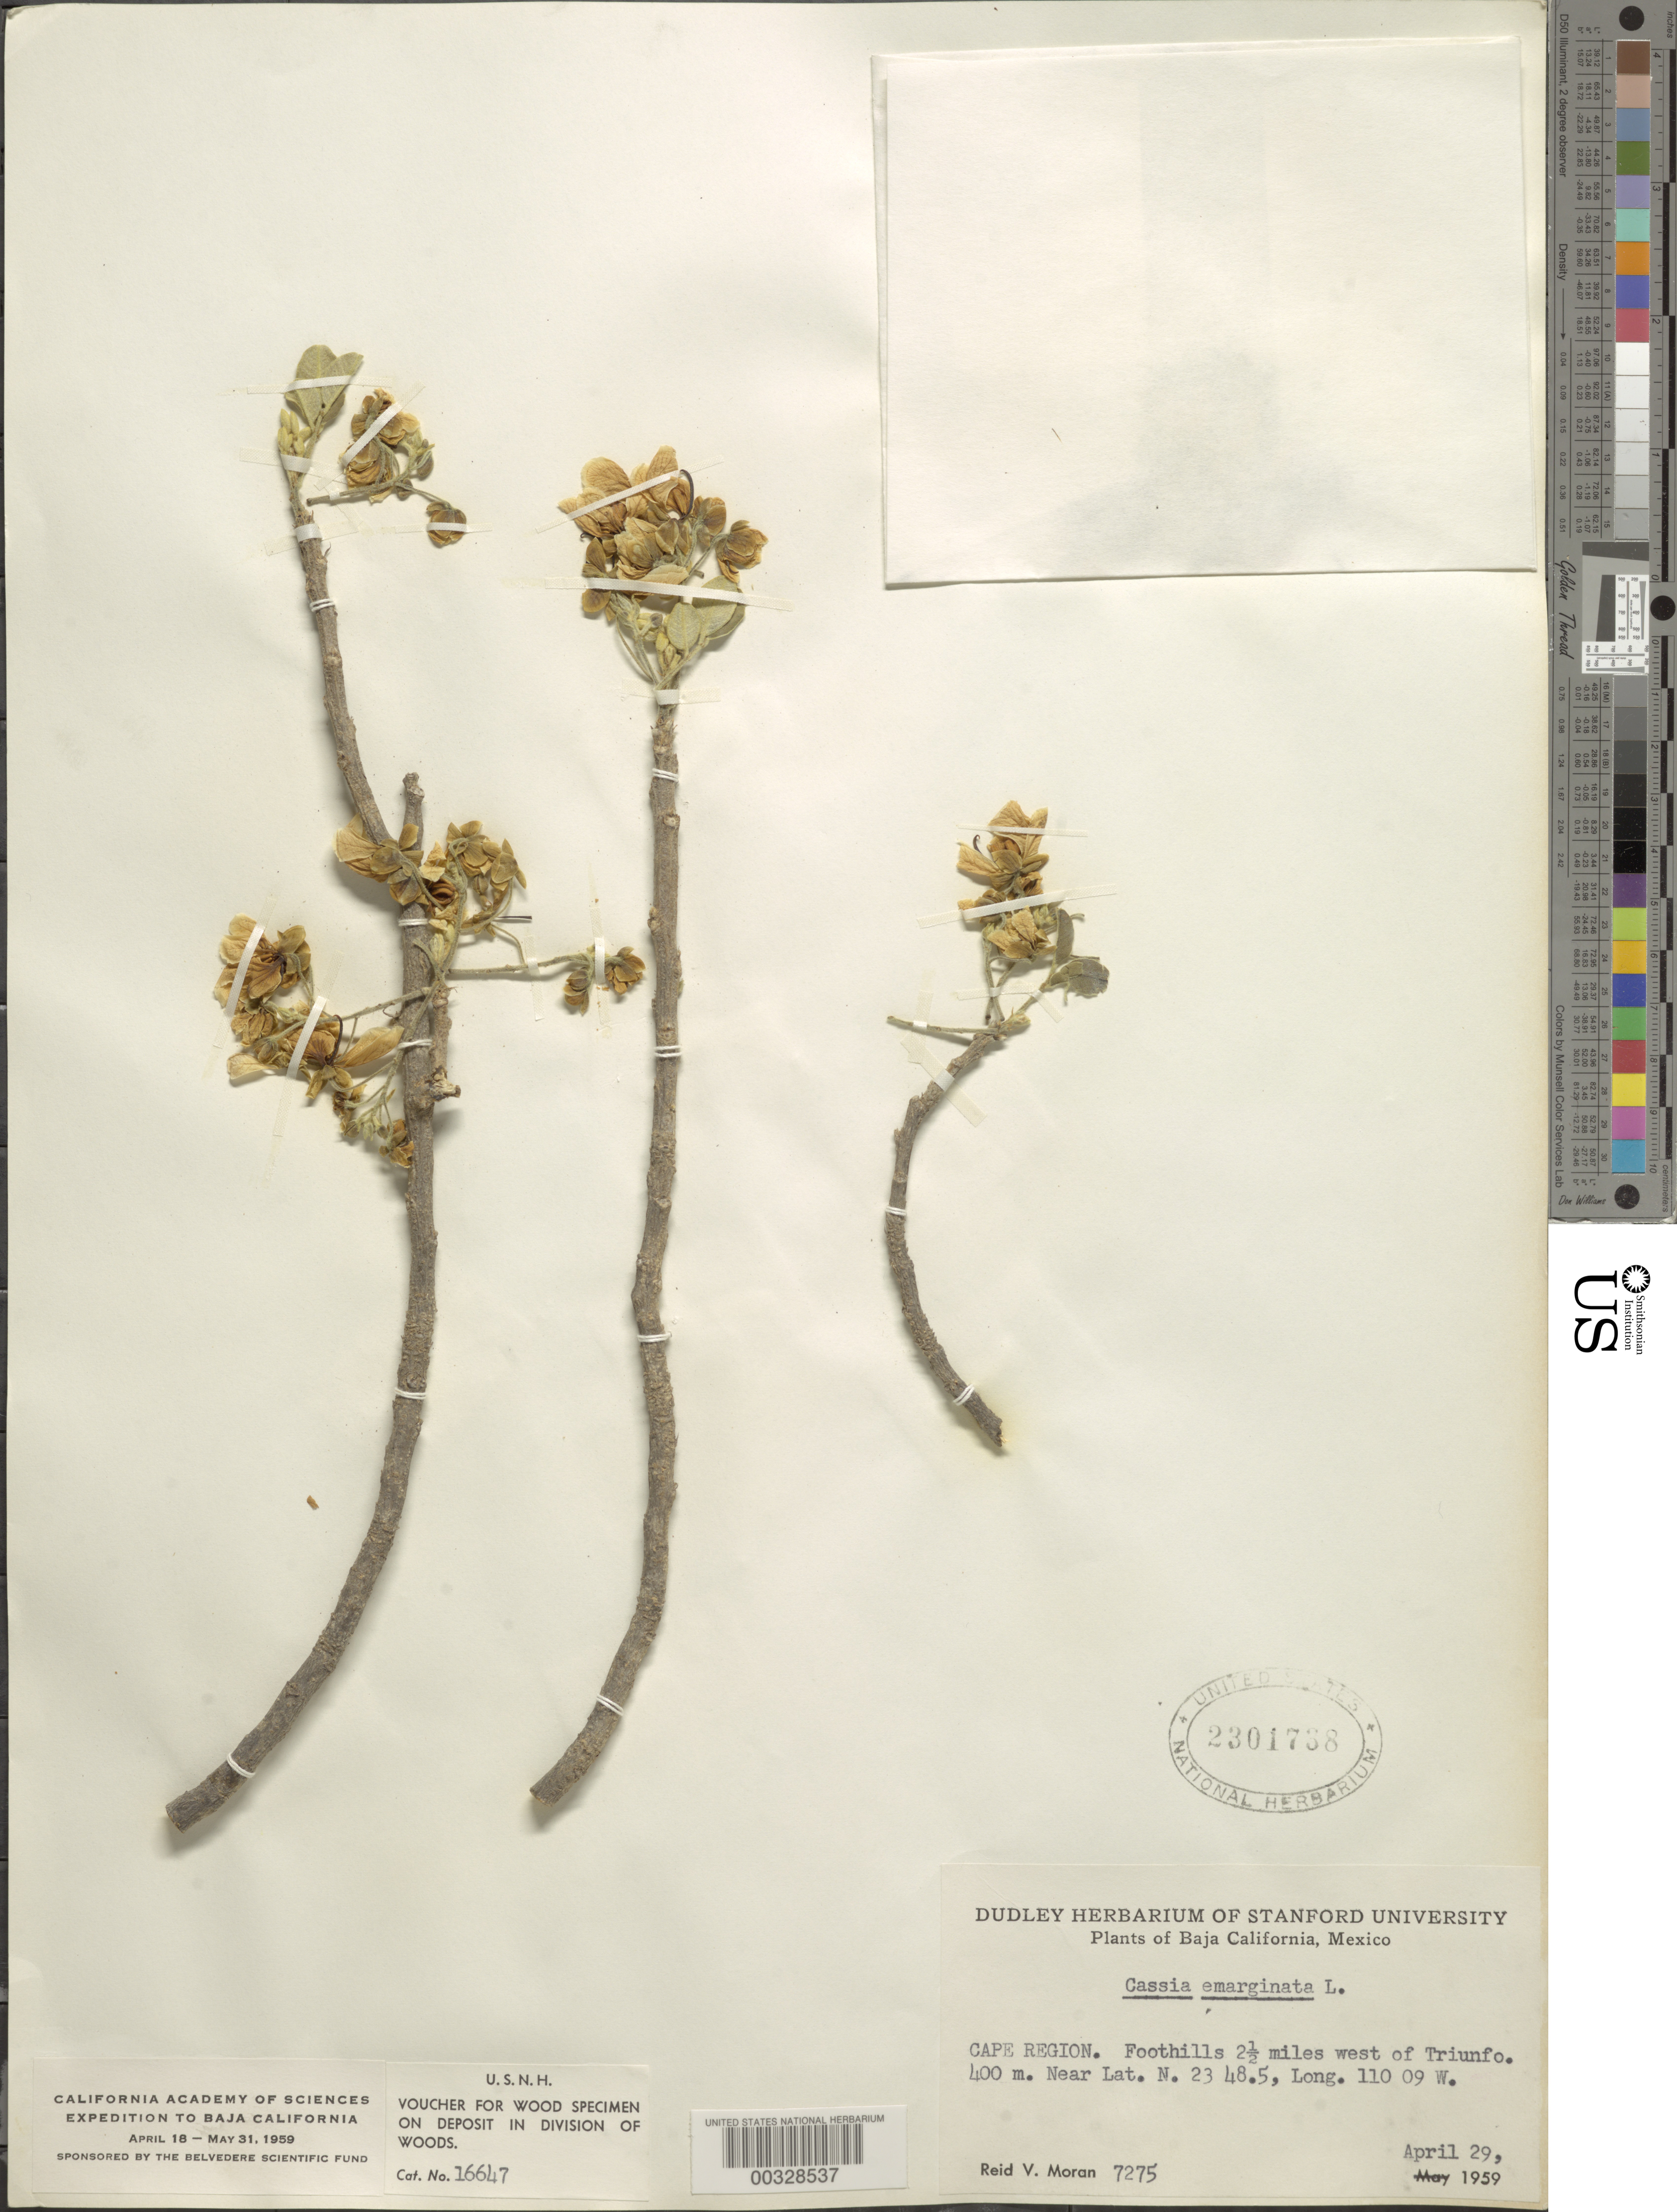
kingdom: Plantae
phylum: Tracheophyta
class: Magnoliopsida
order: Fabales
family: Fabaceae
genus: Senna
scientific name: Senna emarginata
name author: L.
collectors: R. V. Moran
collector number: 7275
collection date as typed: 29 Apr 1959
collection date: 1959-04-29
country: Mexico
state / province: Baja California Sur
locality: Cape region; 2.5 mi W of Triunfo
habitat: Foot hills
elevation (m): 400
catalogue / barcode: US 2301738